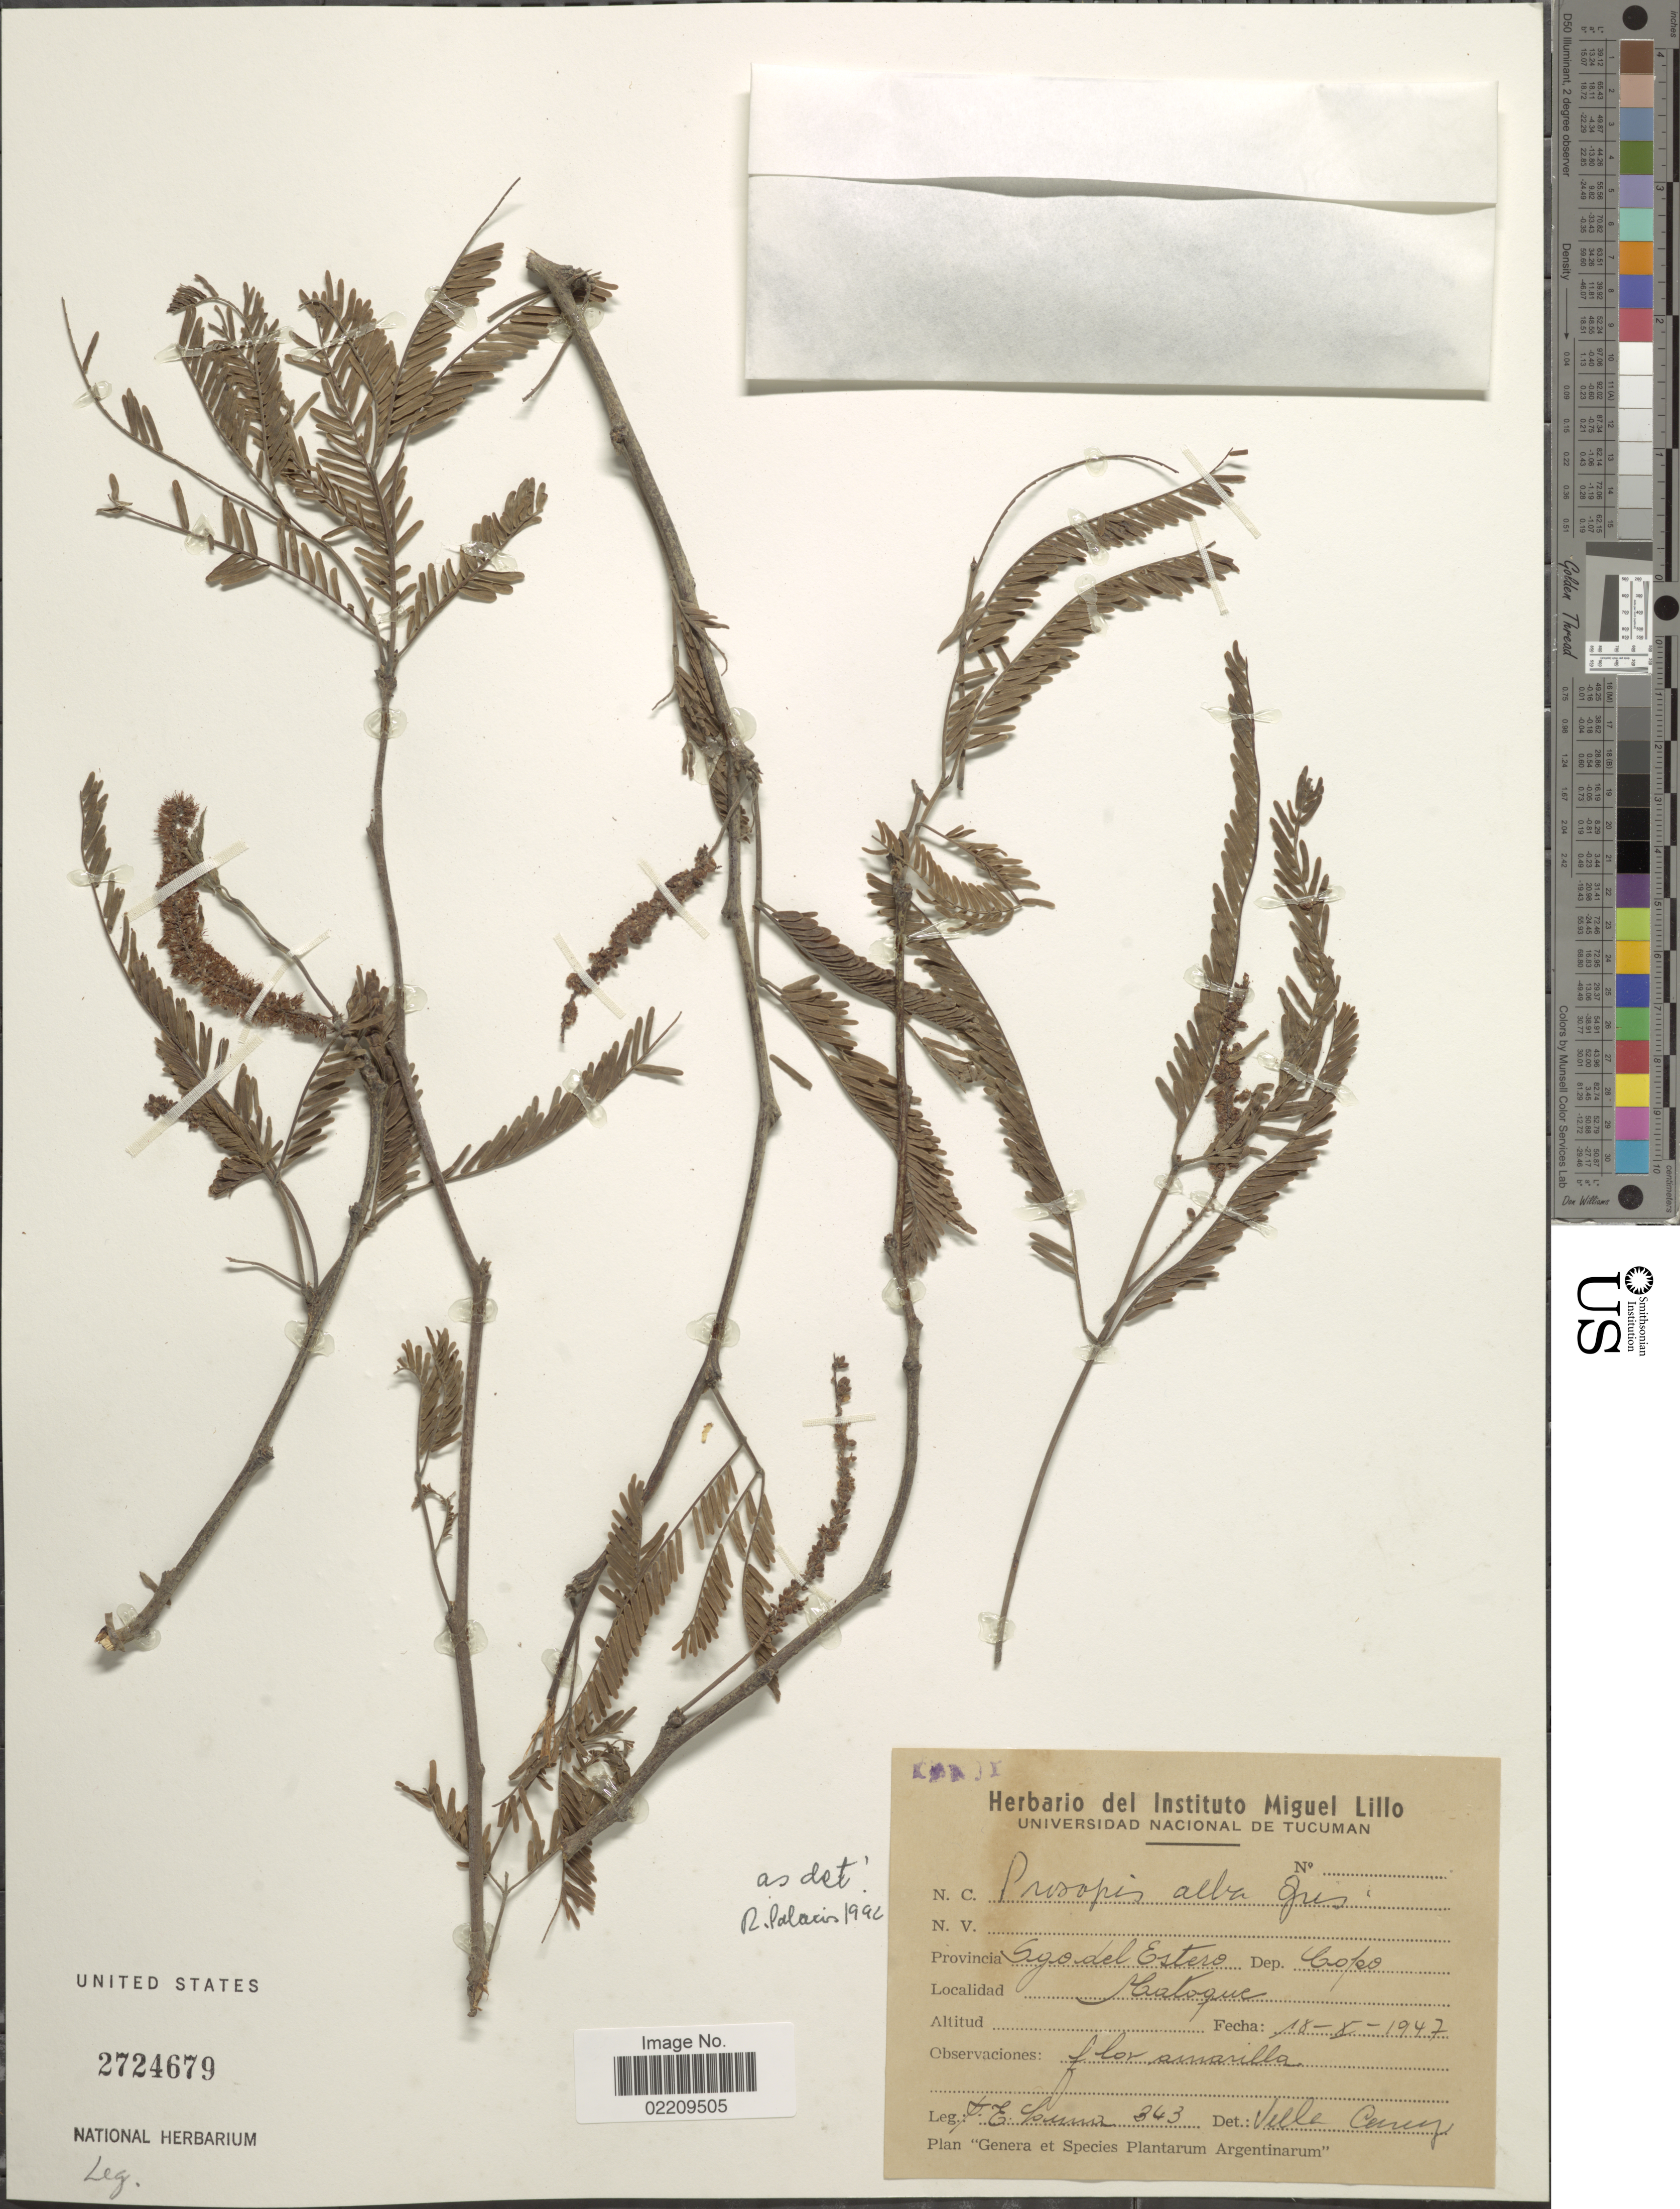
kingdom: Plantae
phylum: Tracheophyta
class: Magnoliopsida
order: Fabales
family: Fabaceae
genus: Neltuma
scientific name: Neltuma alba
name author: (Griseb.) C. E. Hughes & G.P. Lewis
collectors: F. E. Luna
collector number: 343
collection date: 1947-10-18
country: Argentina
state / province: Santiago del Estero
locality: Dep. Copo. Matoque.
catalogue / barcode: US 2724679